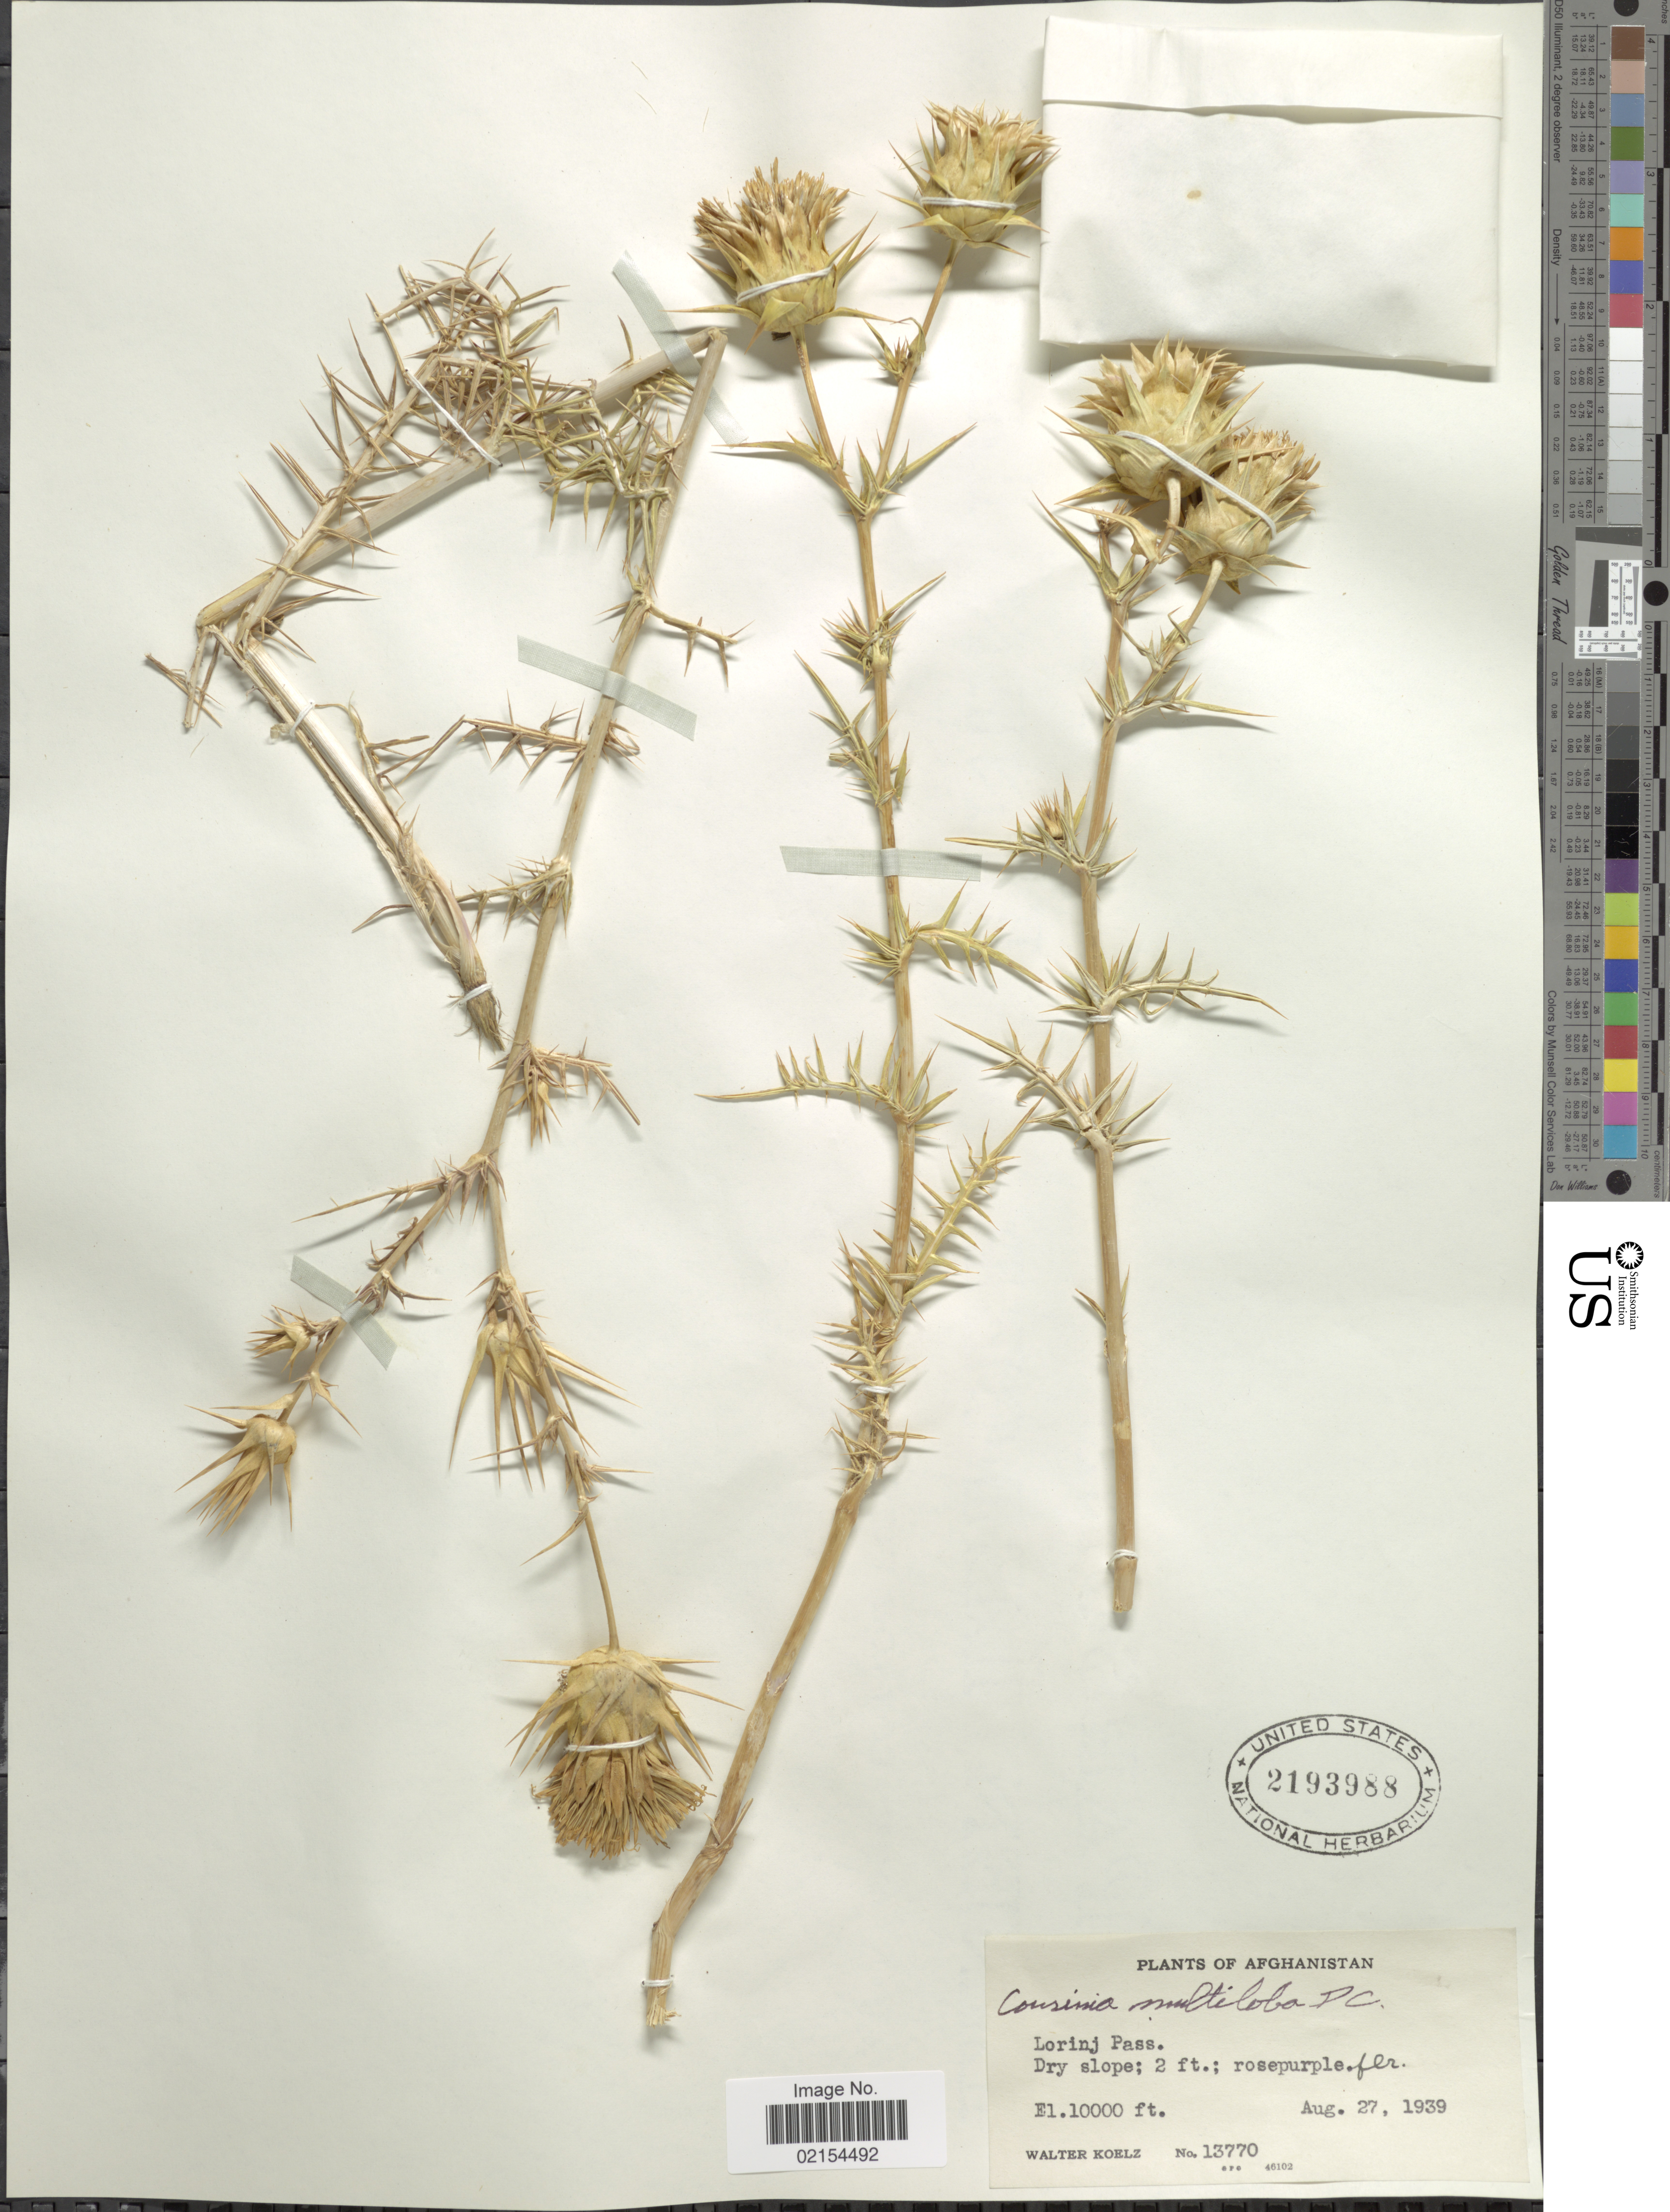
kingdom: Plantae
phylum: Tracheophyta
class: Magnoliopsida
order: Asterales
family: Asteraceae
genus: Cousinia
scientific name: Cousinia multiloba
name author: DC.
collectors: W. N. Koelz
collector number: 13770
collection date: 1939-08-27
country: Afghanistan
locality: Lorinj Pass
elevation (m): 3048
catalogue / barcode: US 2193988